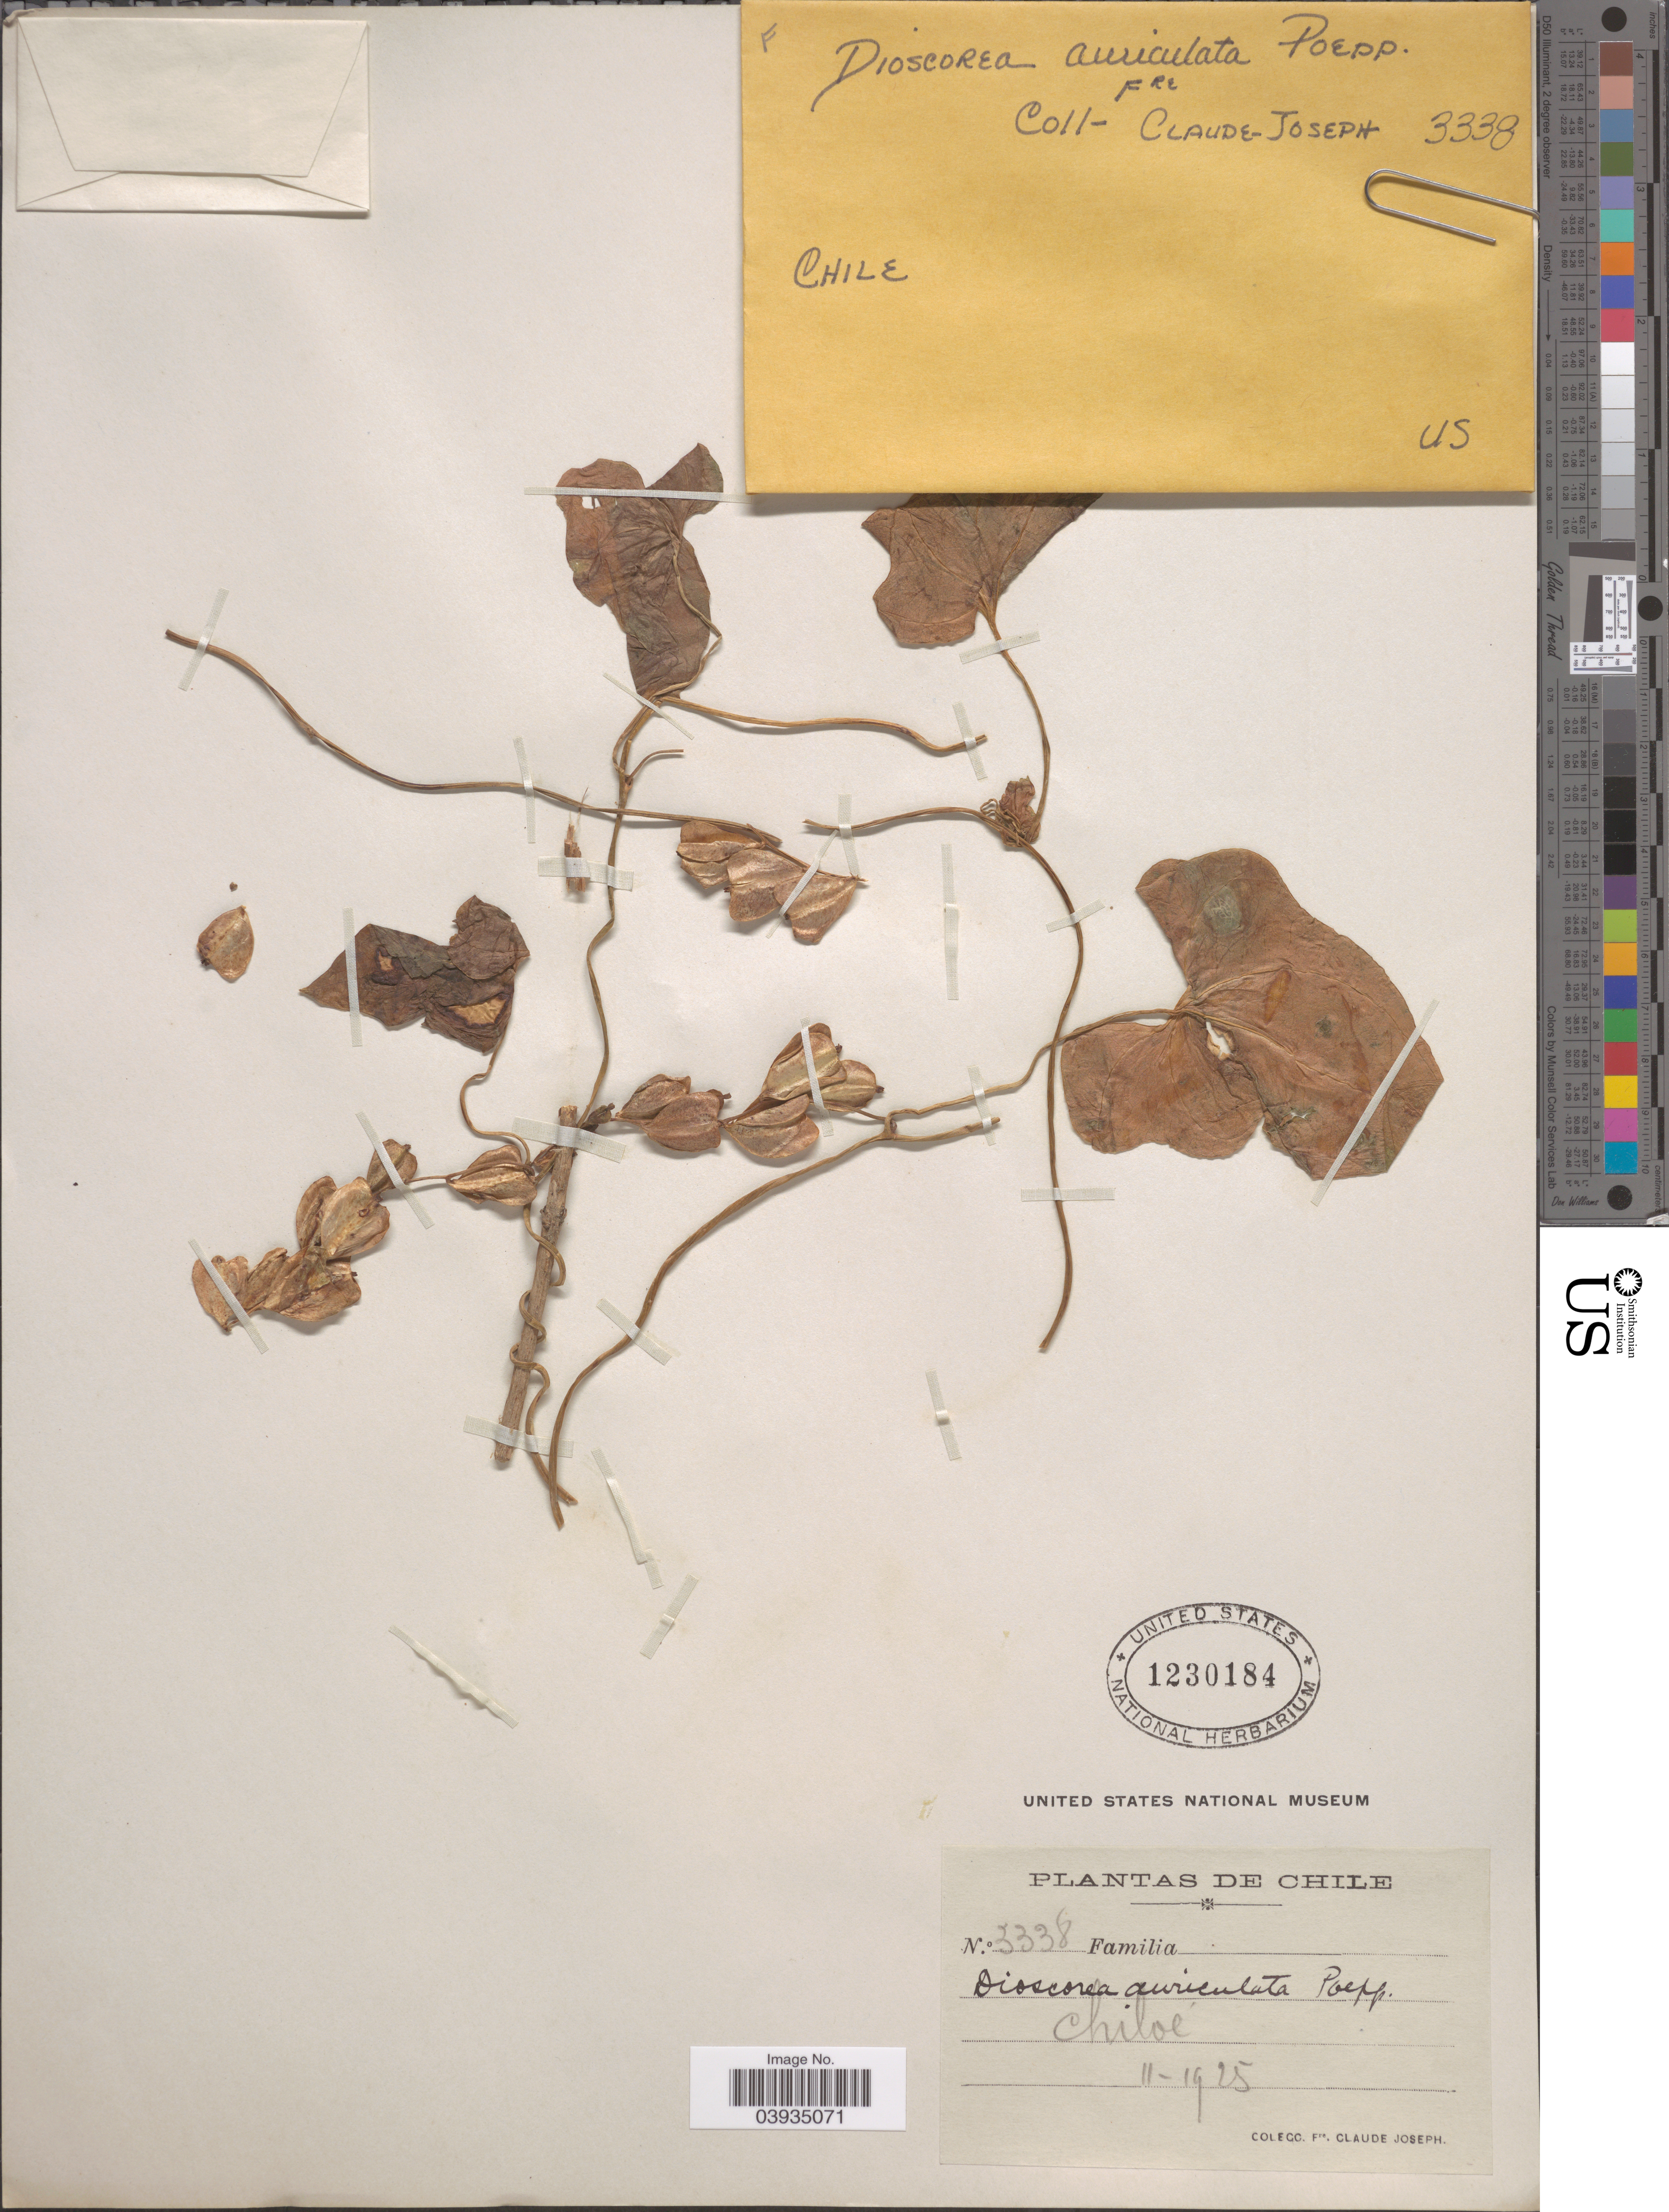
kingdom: Plantae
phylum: Tracheophyta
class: Liliopsida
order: Dioscoreales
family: Dioscoreaceae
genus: Dioscorea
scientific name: Dioscorea auriculata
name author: Poepp.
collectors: Bro. Claude-Joseph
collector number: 3338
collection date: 1925-11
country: Chile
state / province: Arica y Parinacota (XV)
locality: Chiloé.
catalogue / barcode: US 1230184